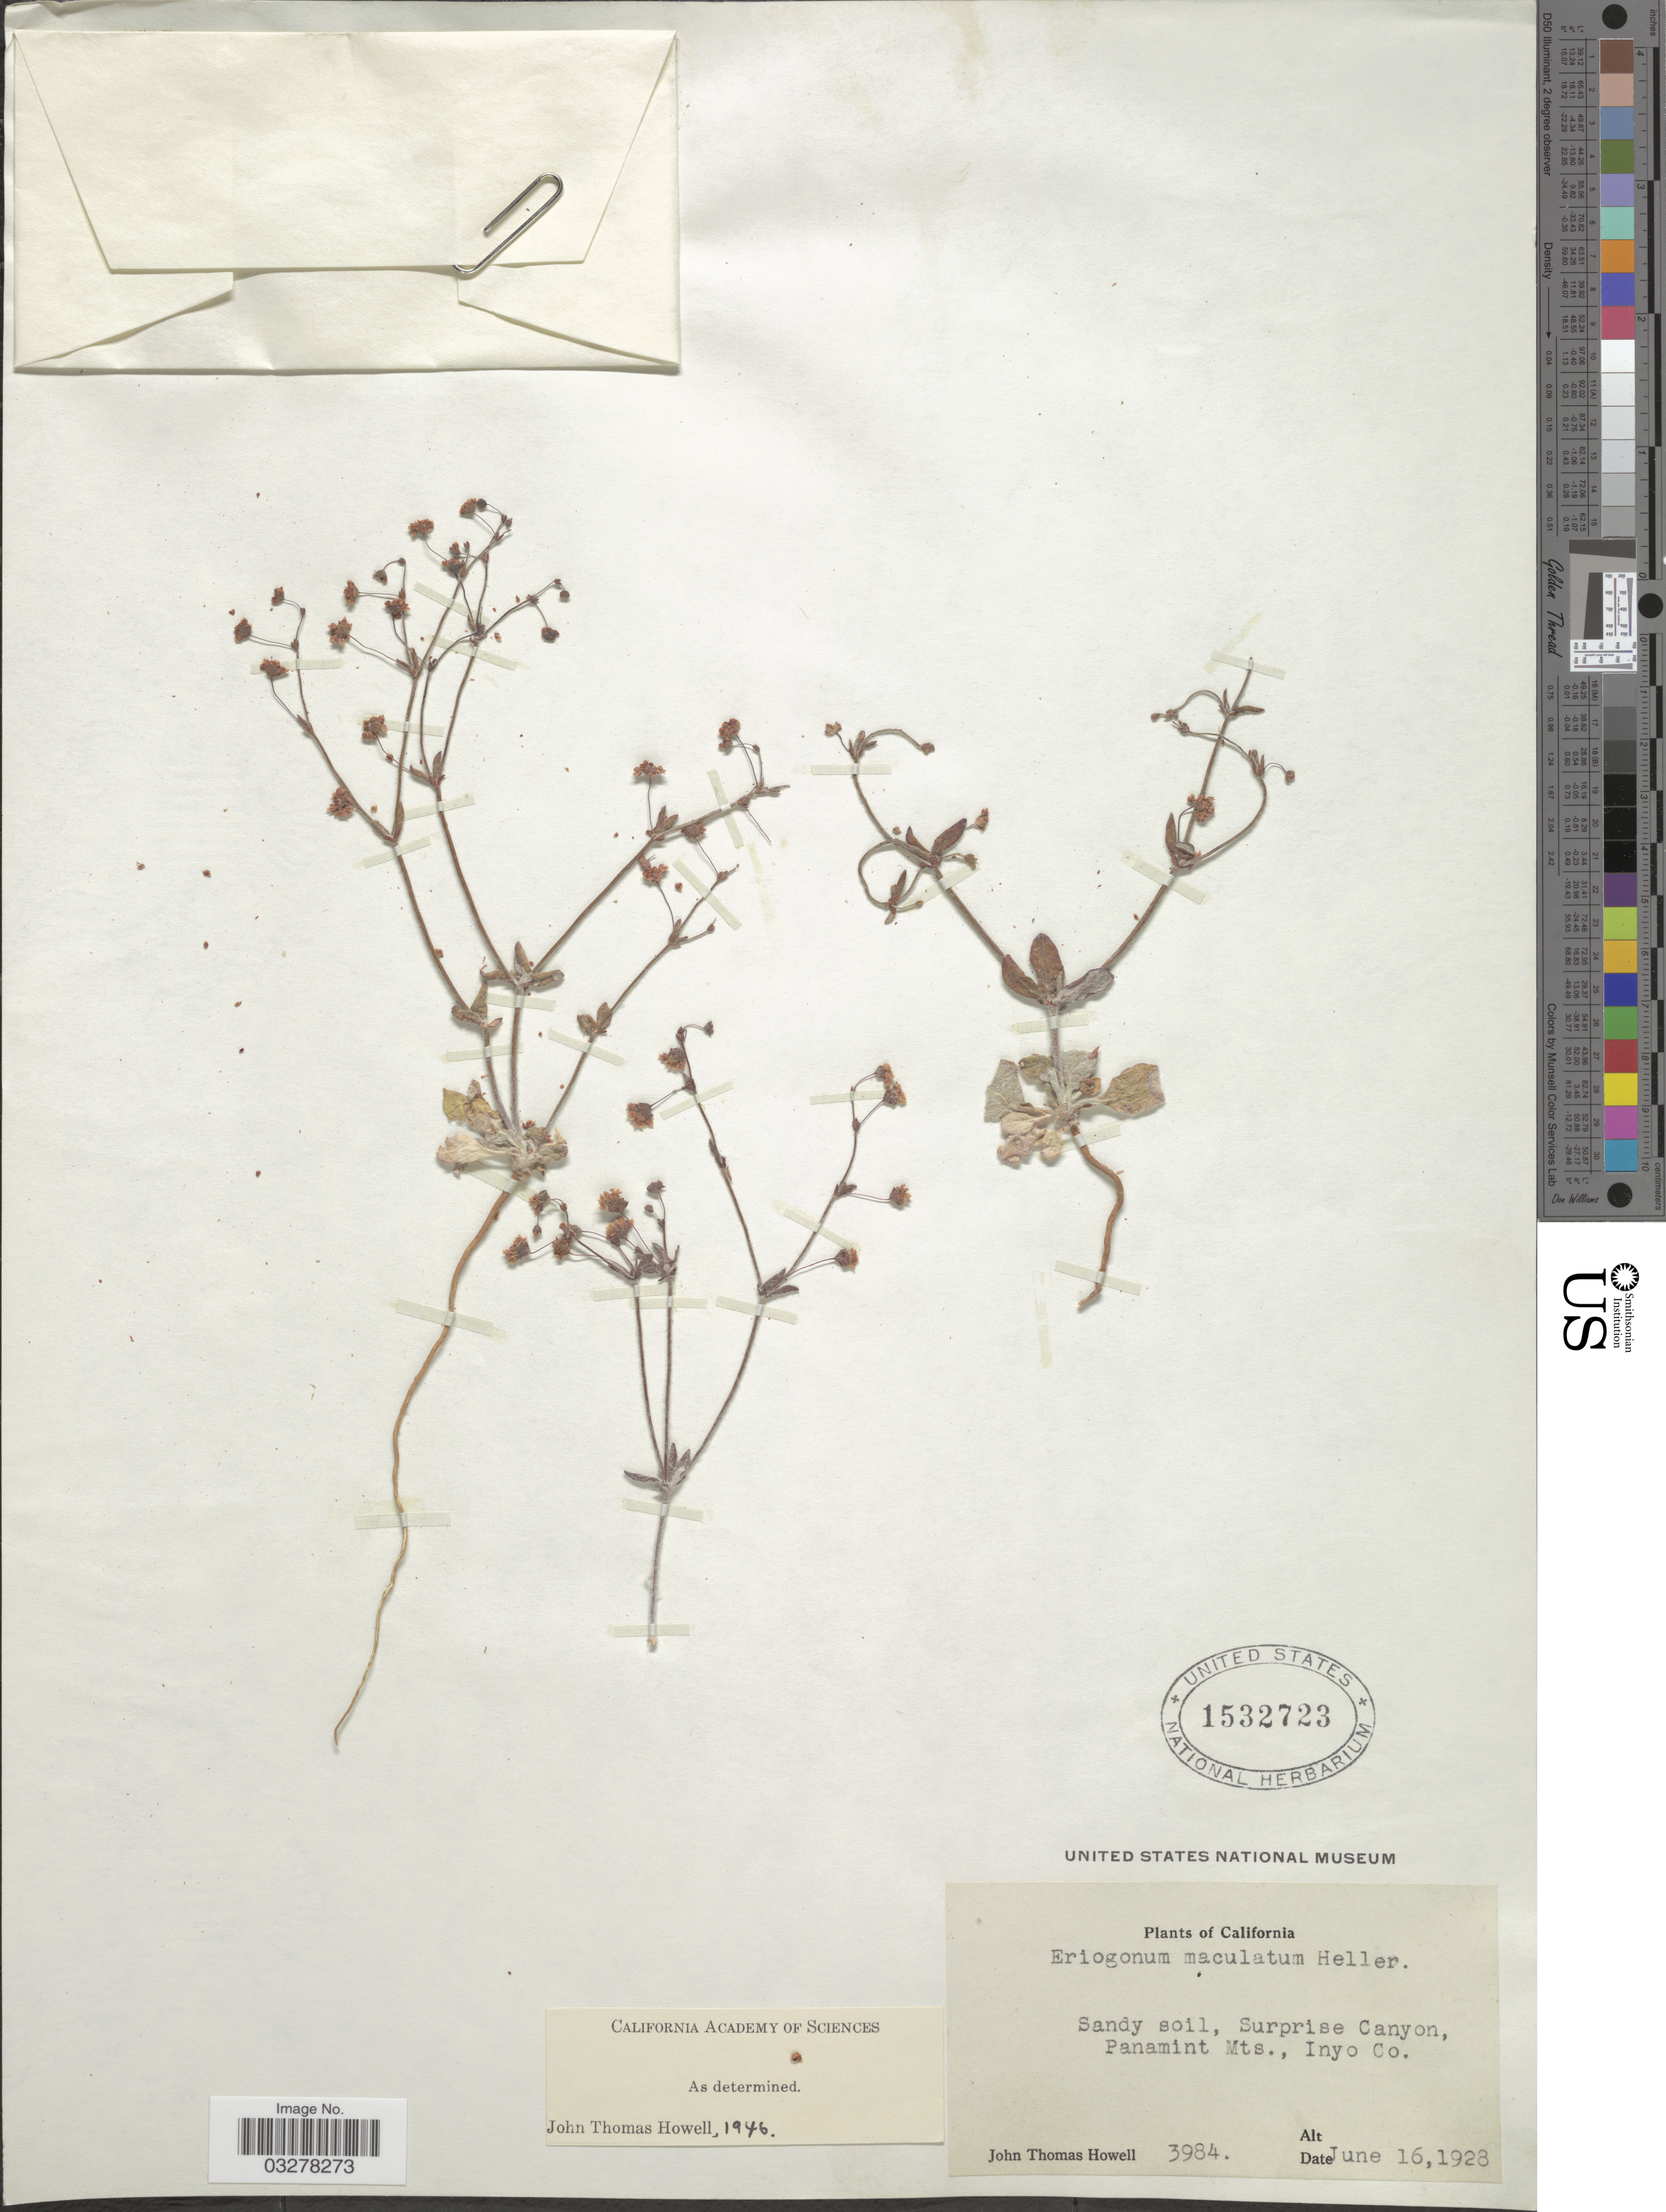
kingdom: Plantae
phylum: Tracheophyta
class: Magnoliopsida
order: Caryophyllales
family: Polygonaceae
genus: Eriogonum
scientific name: Eriogonum maculatum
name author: A. Heller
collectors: J. T. Howell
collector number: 3984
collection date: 1928-06-16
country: United States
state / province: California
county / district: Inyo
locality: Surprise Canyon, Panamint Mts., Inyo Co.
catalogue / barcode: US 1532723